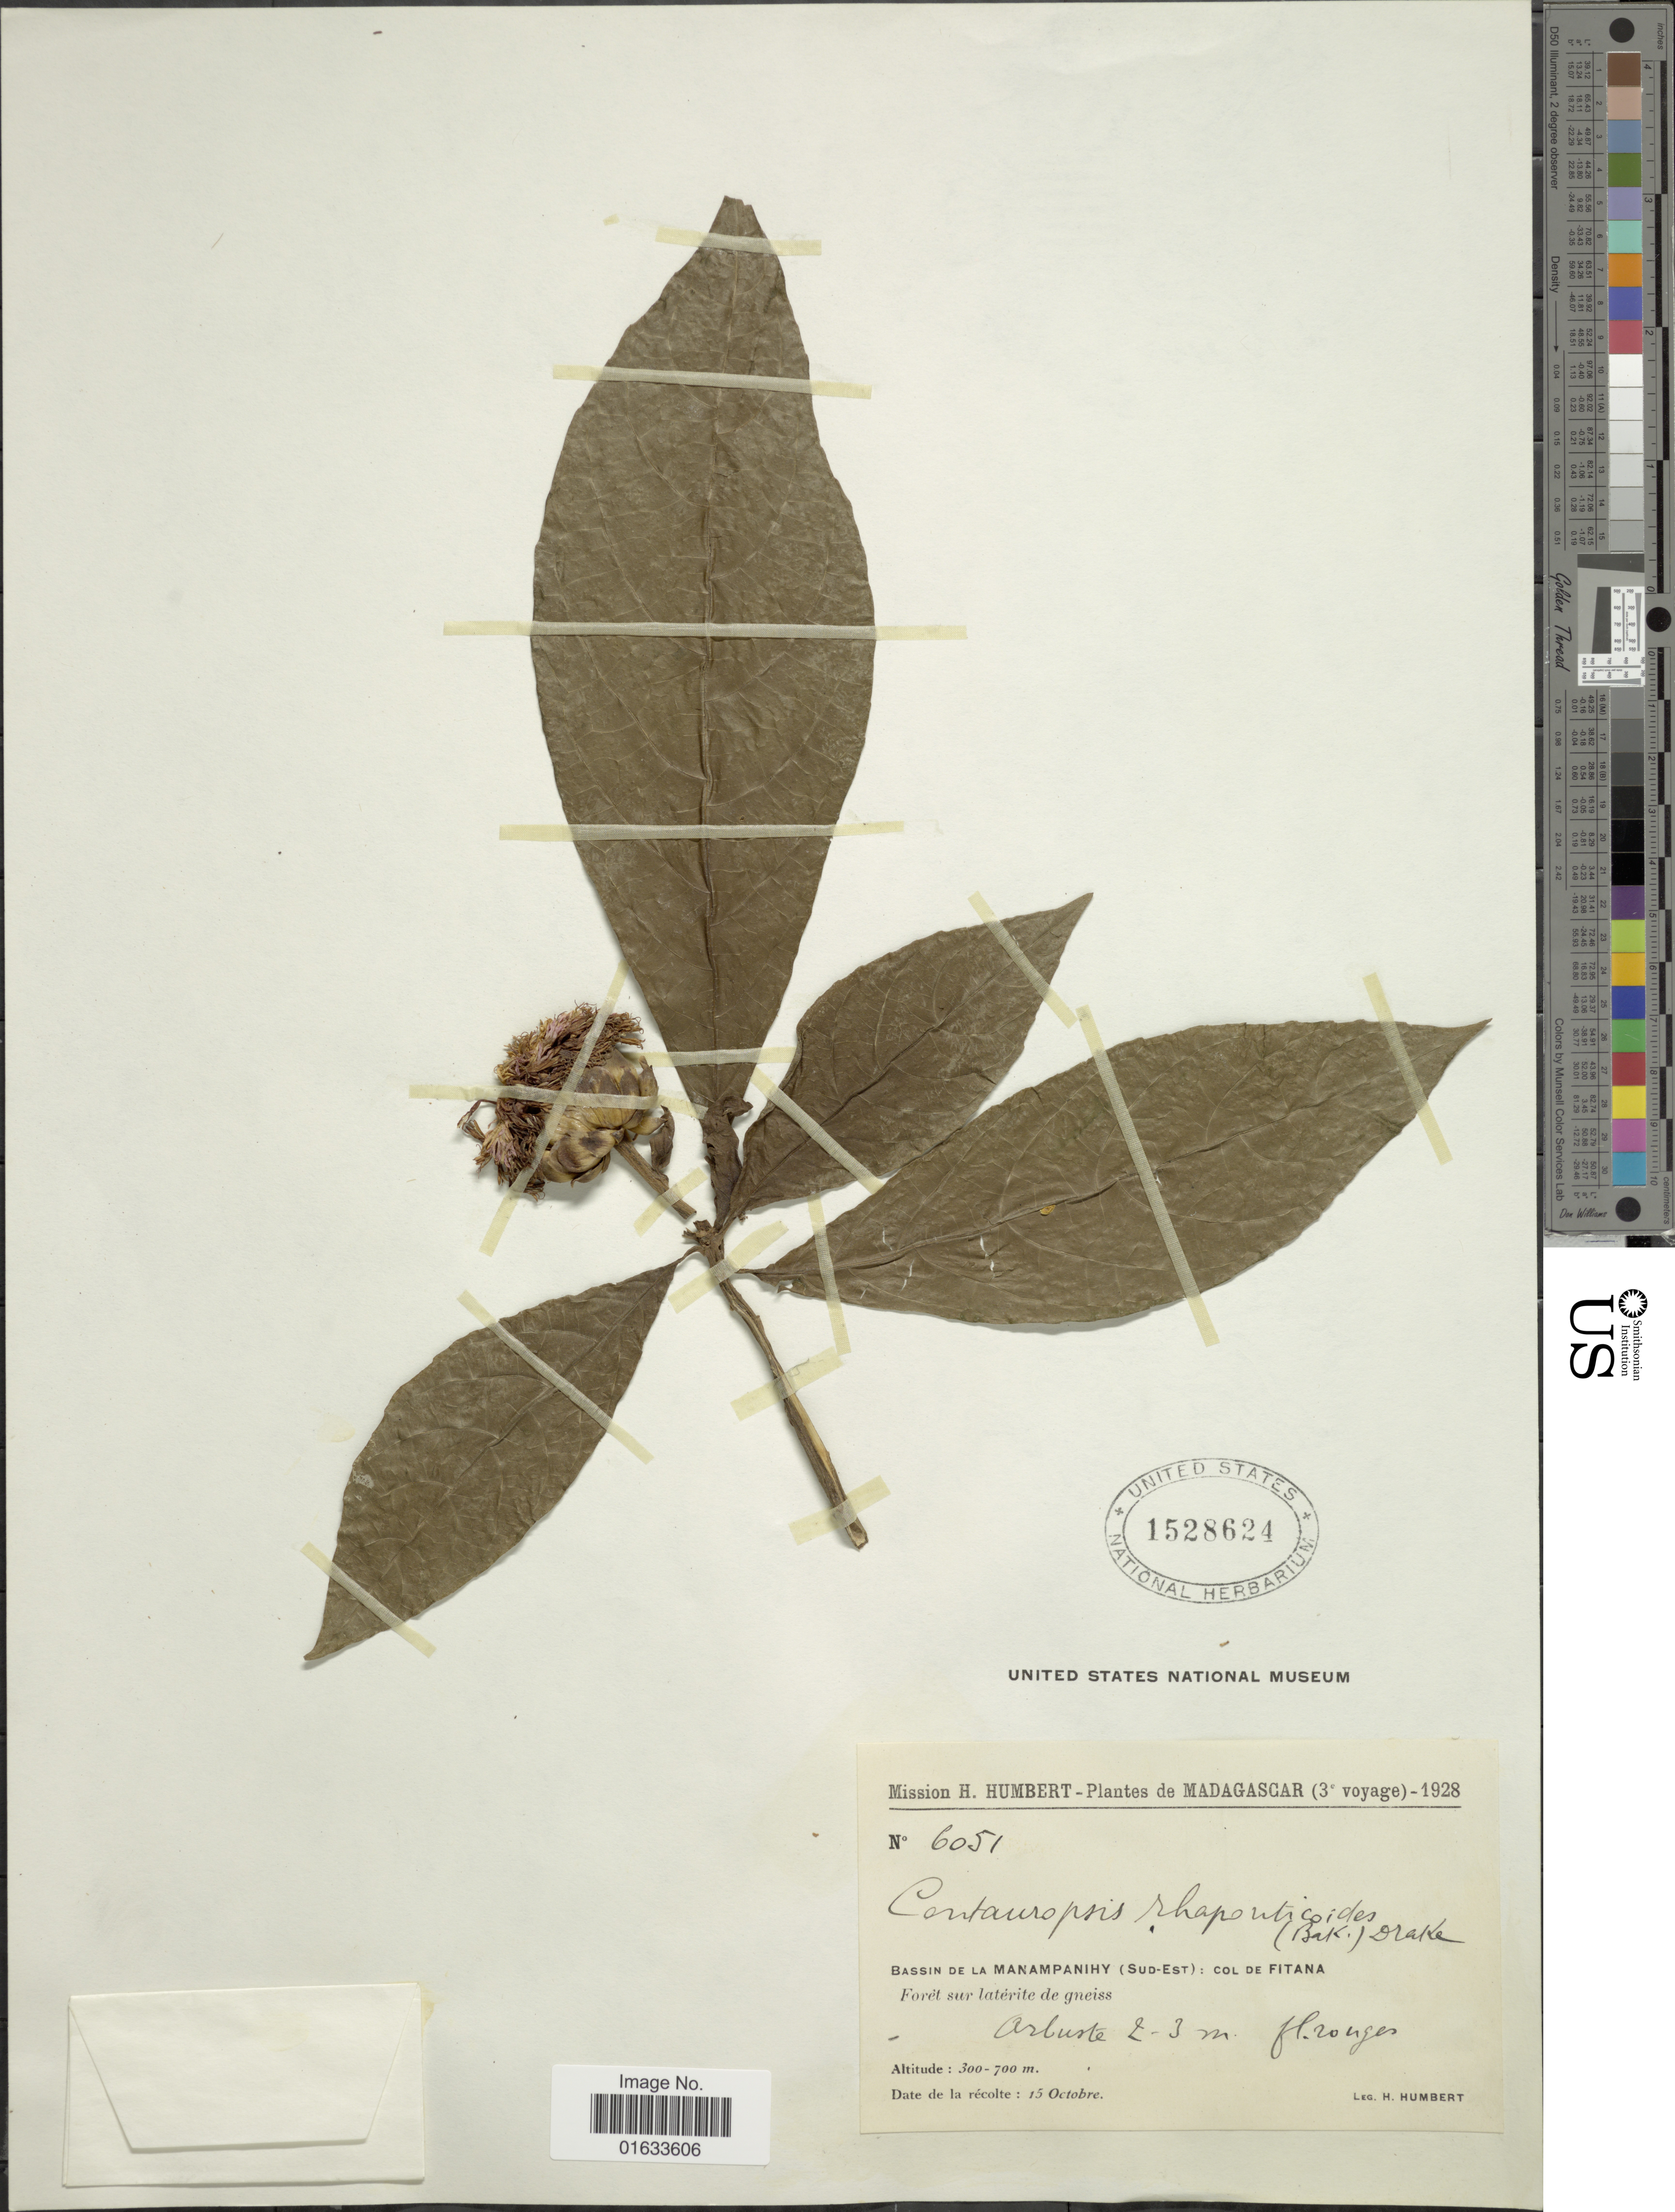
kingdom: Plantae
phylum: Tracheophyta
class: Magnoliopsida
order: Asterales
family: Asteraceae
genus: Centauropsis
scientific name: Centauropsis rhaponticoides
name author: (Baker) Drake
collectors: H. Humbert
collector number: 6051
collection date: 1928-10-15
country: Madagascar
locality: Bassin de la Manampanihy (Sud-Est): Col de Fitana.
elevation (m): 300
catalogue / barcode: US 1528624